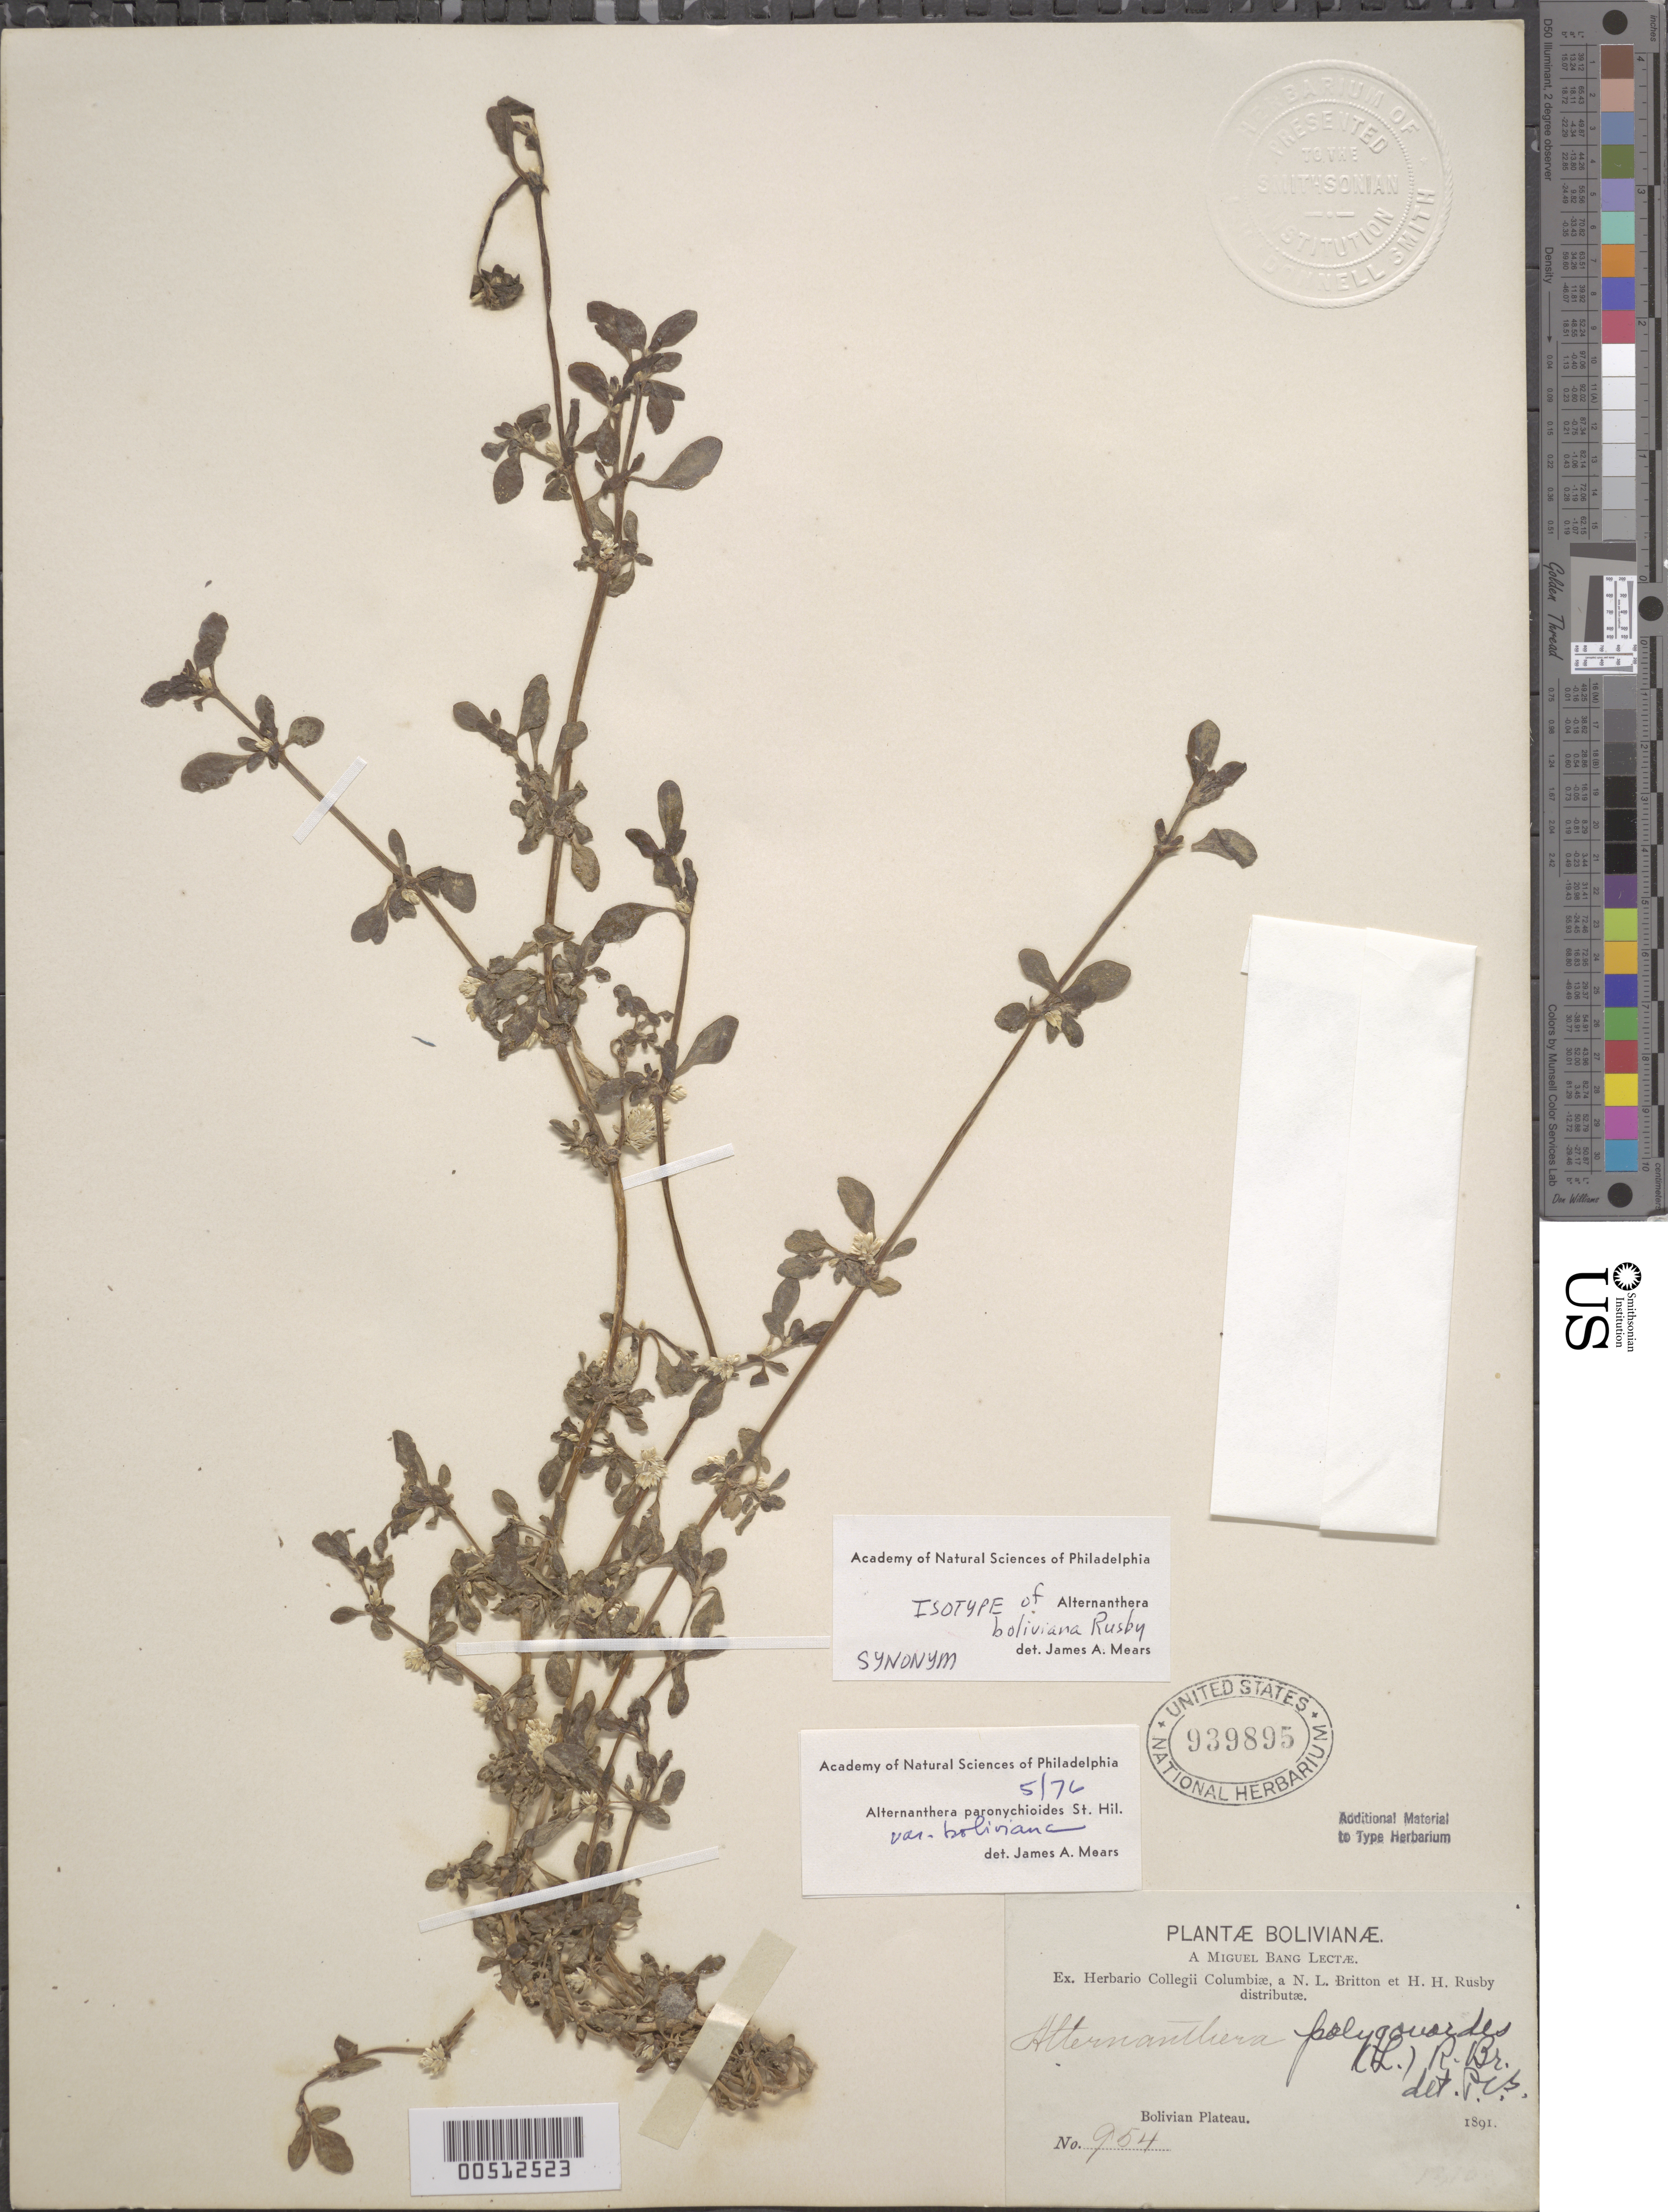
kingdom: Plantae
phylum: Tracheophyta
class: Magnoliopsida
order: Caryophyllales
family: Amaranthaceae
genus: Alternanthera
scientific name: Alternanthera polygonoides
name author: (L.) R. Br. ex Sweet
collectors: M. Bang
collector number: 954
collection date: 1891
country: Bolivia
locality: Bolivian Plateau.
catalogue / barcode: US 939895